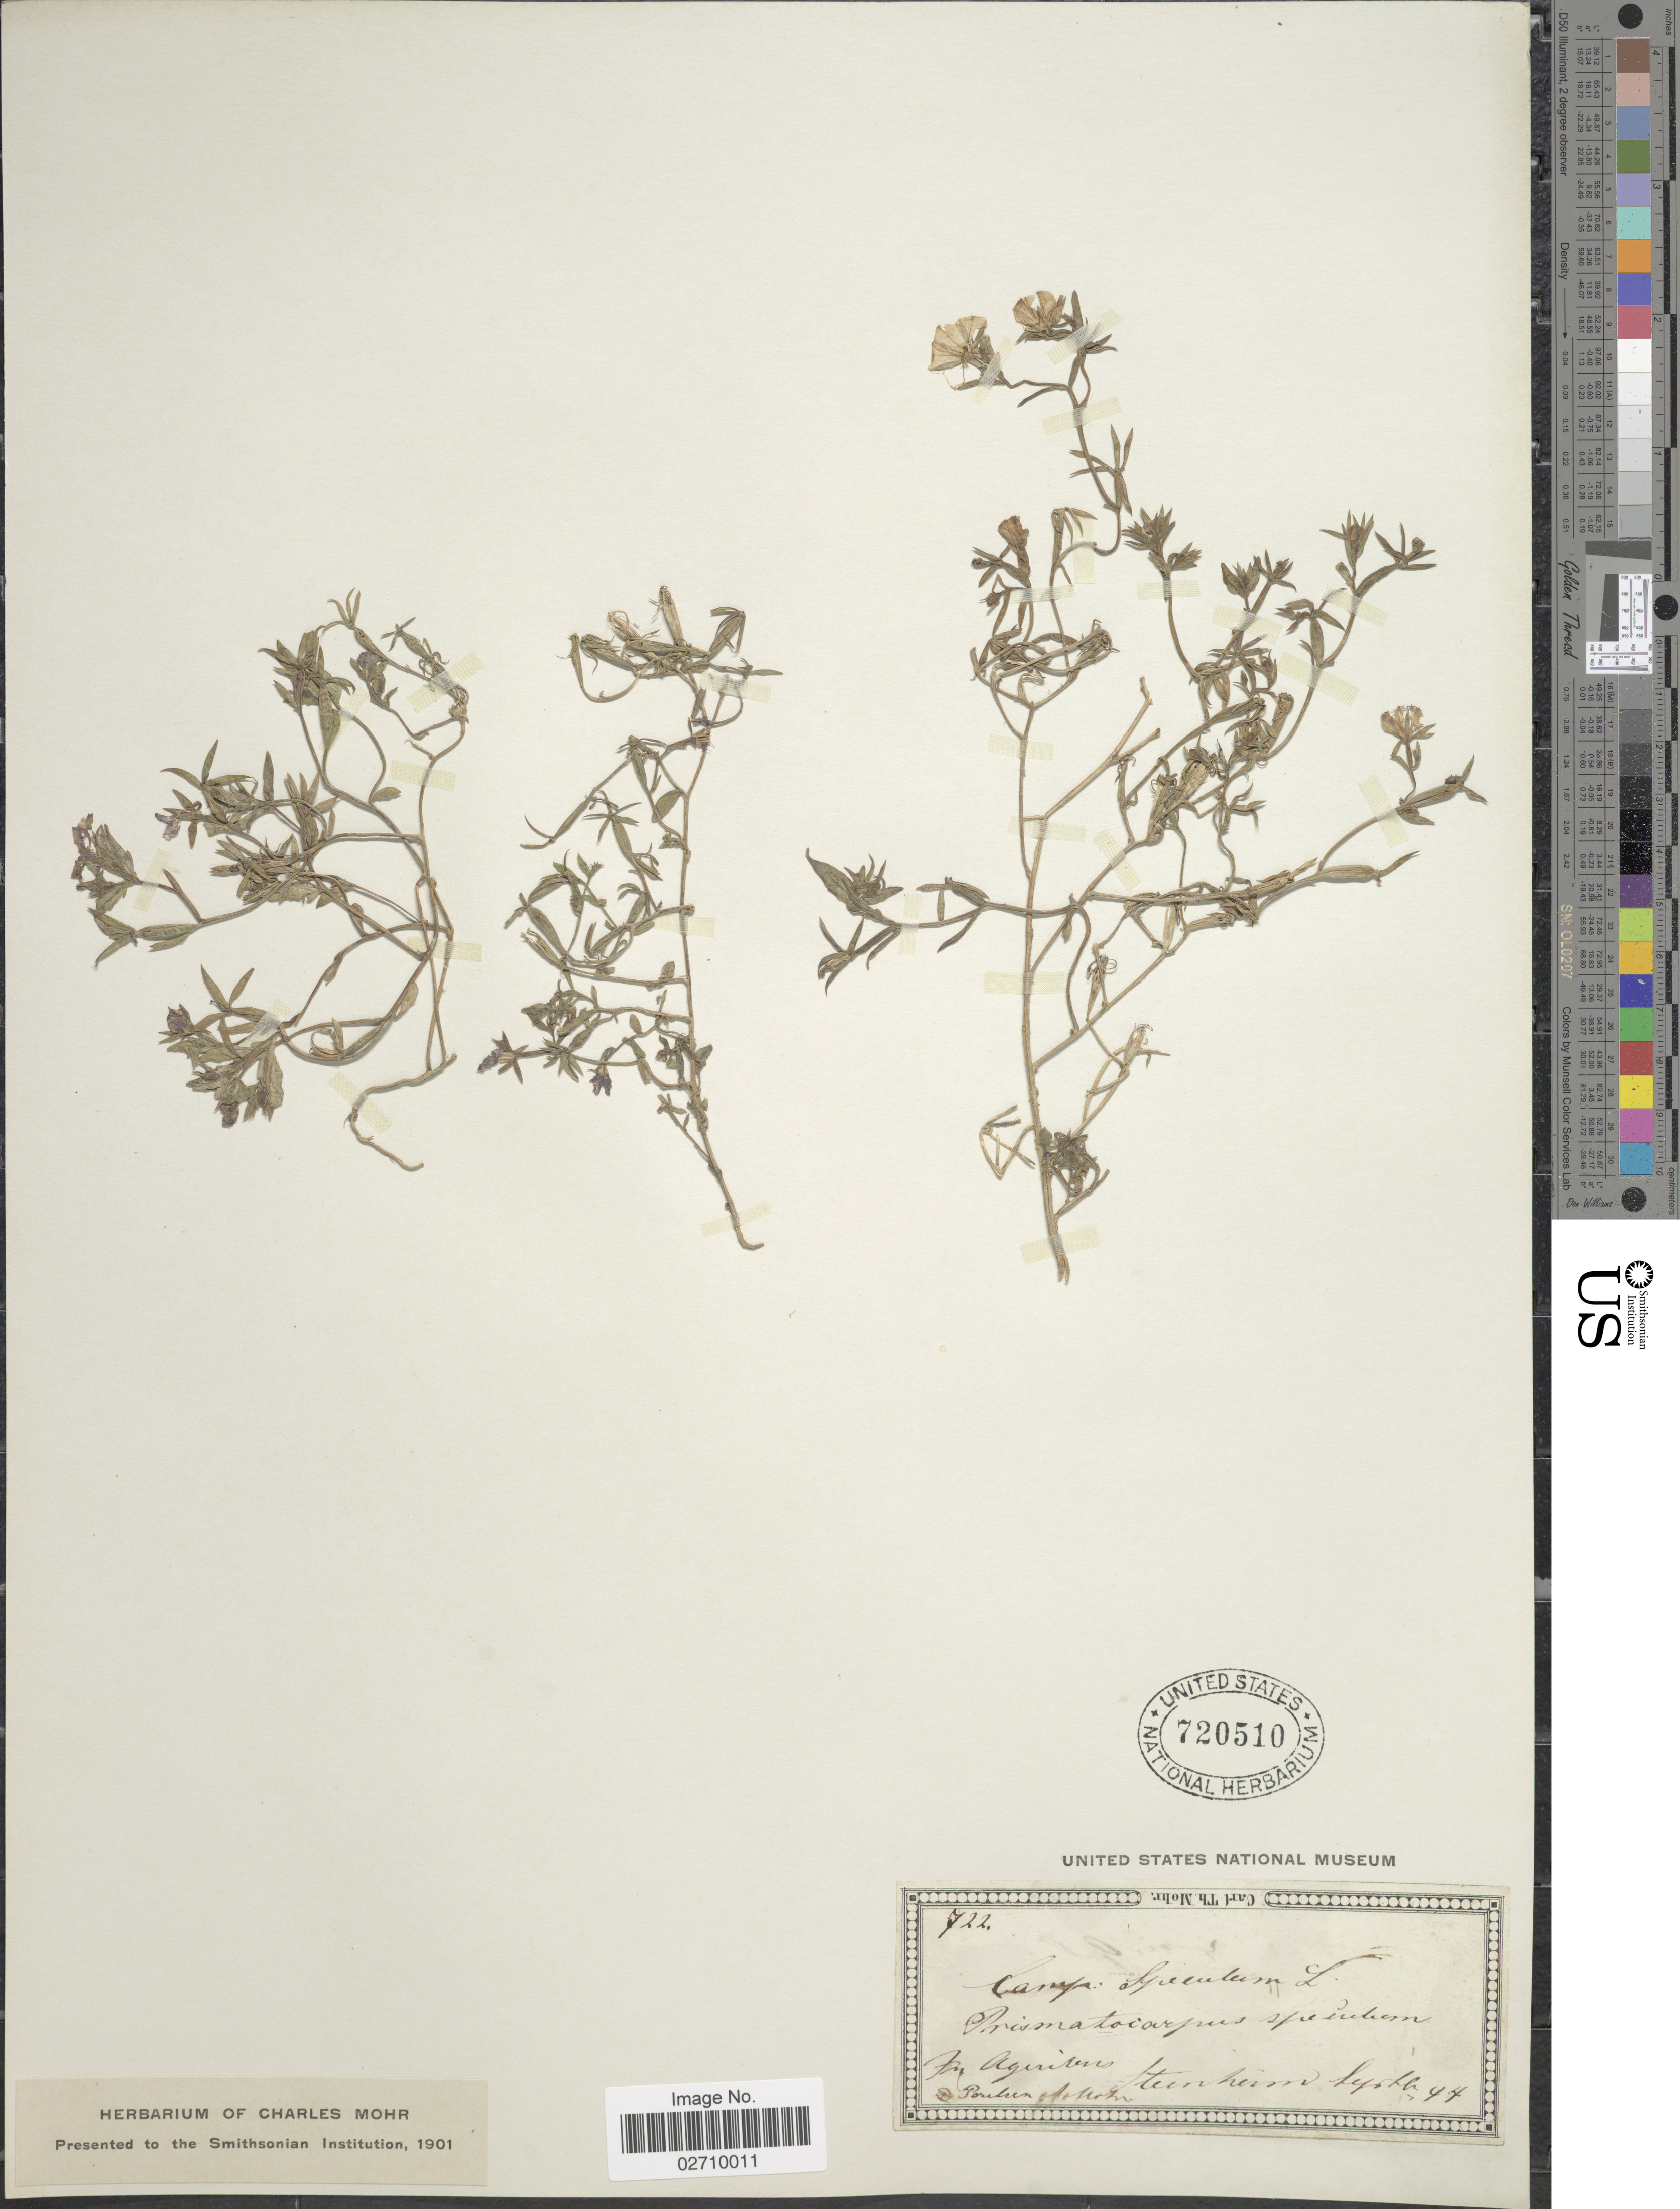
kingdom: Plantae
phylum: Tracheophyta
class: Magnoliopsida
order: Asterales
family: Campanulaceae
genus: Legousia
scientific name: Legousia speculum-veneris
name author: (L.) Chaix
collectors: A. Mohr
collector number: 722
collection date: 1844-09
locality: In Aguilen, Steinheim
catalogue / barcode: US 720510